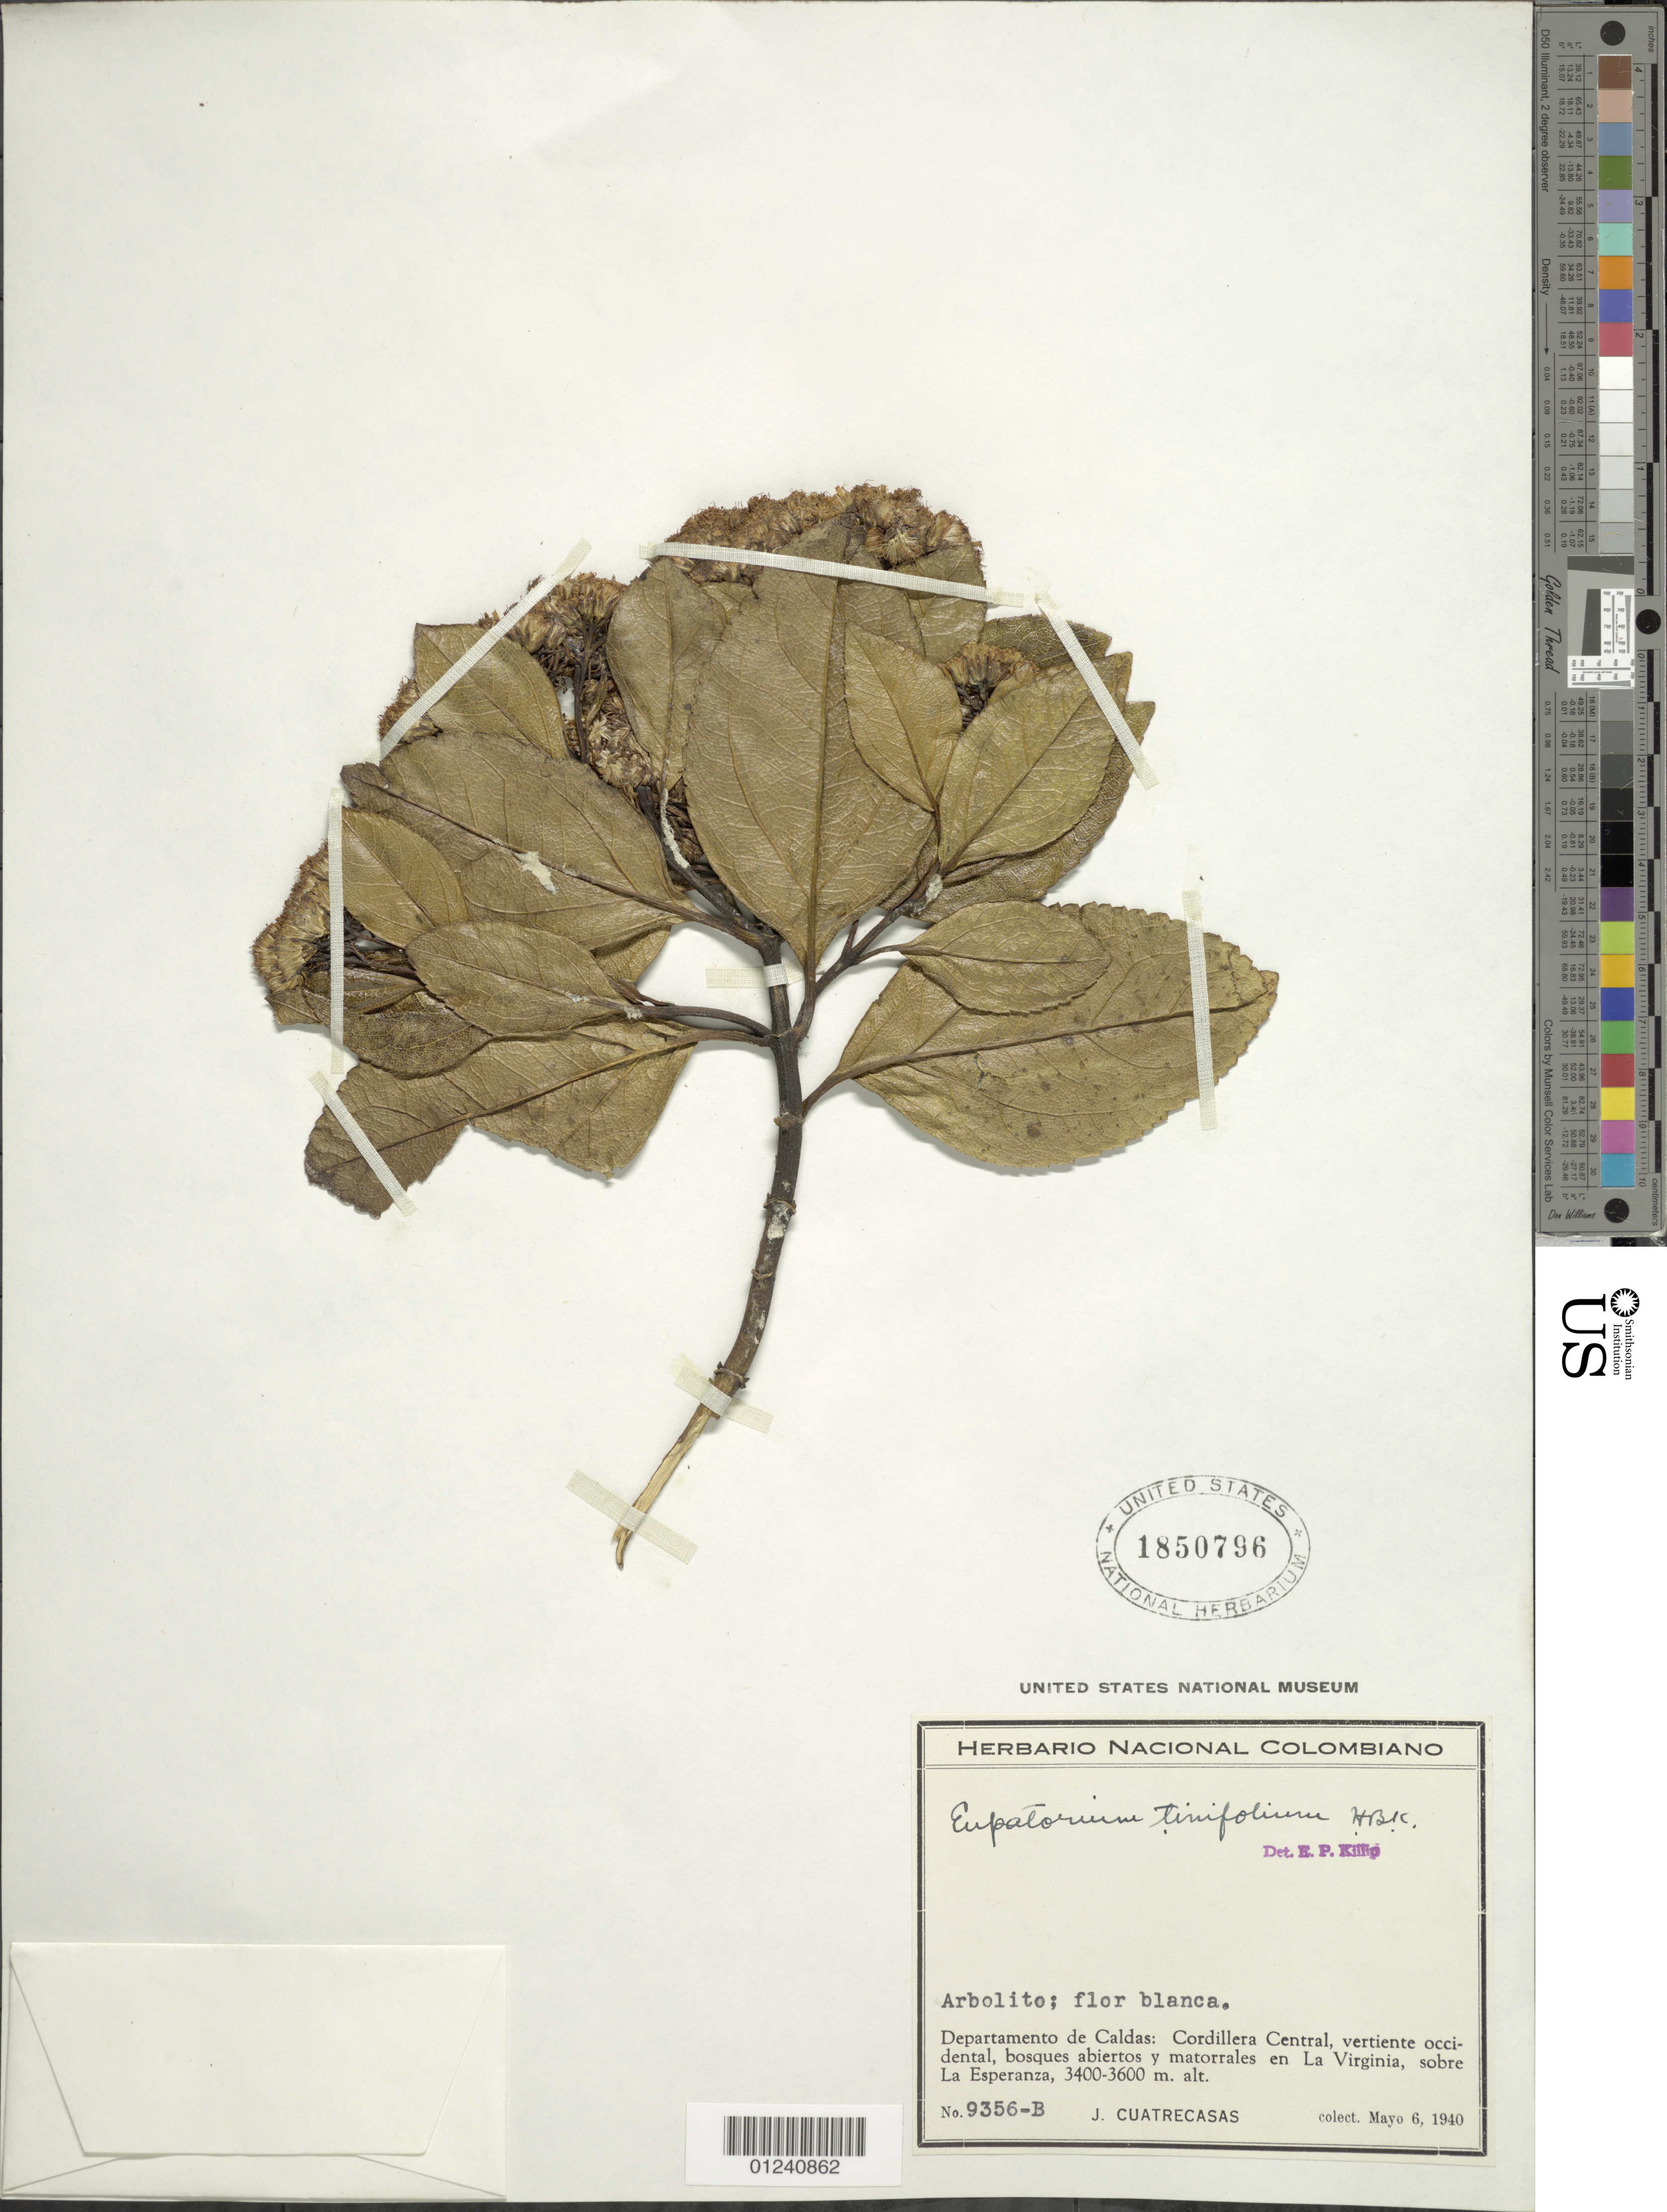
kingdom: Plantae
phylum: Tracheophyta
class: Magnoliopsida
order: Asterales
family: Asteraceae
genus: Ageratina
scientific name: Ageratina tinifolia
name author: (Kunth) R.M. King & H. Rob.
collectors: J. Cuatrecasas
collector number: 9356-B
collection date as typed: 6-May-40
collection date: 1940-05-06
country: Colombia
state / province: Caldas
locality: Cordillera Central, vertiente occidental, bosques abiertos y matorrales en La Virginia, sobre La Esperanza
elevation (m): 3400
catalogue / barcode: US 1850796